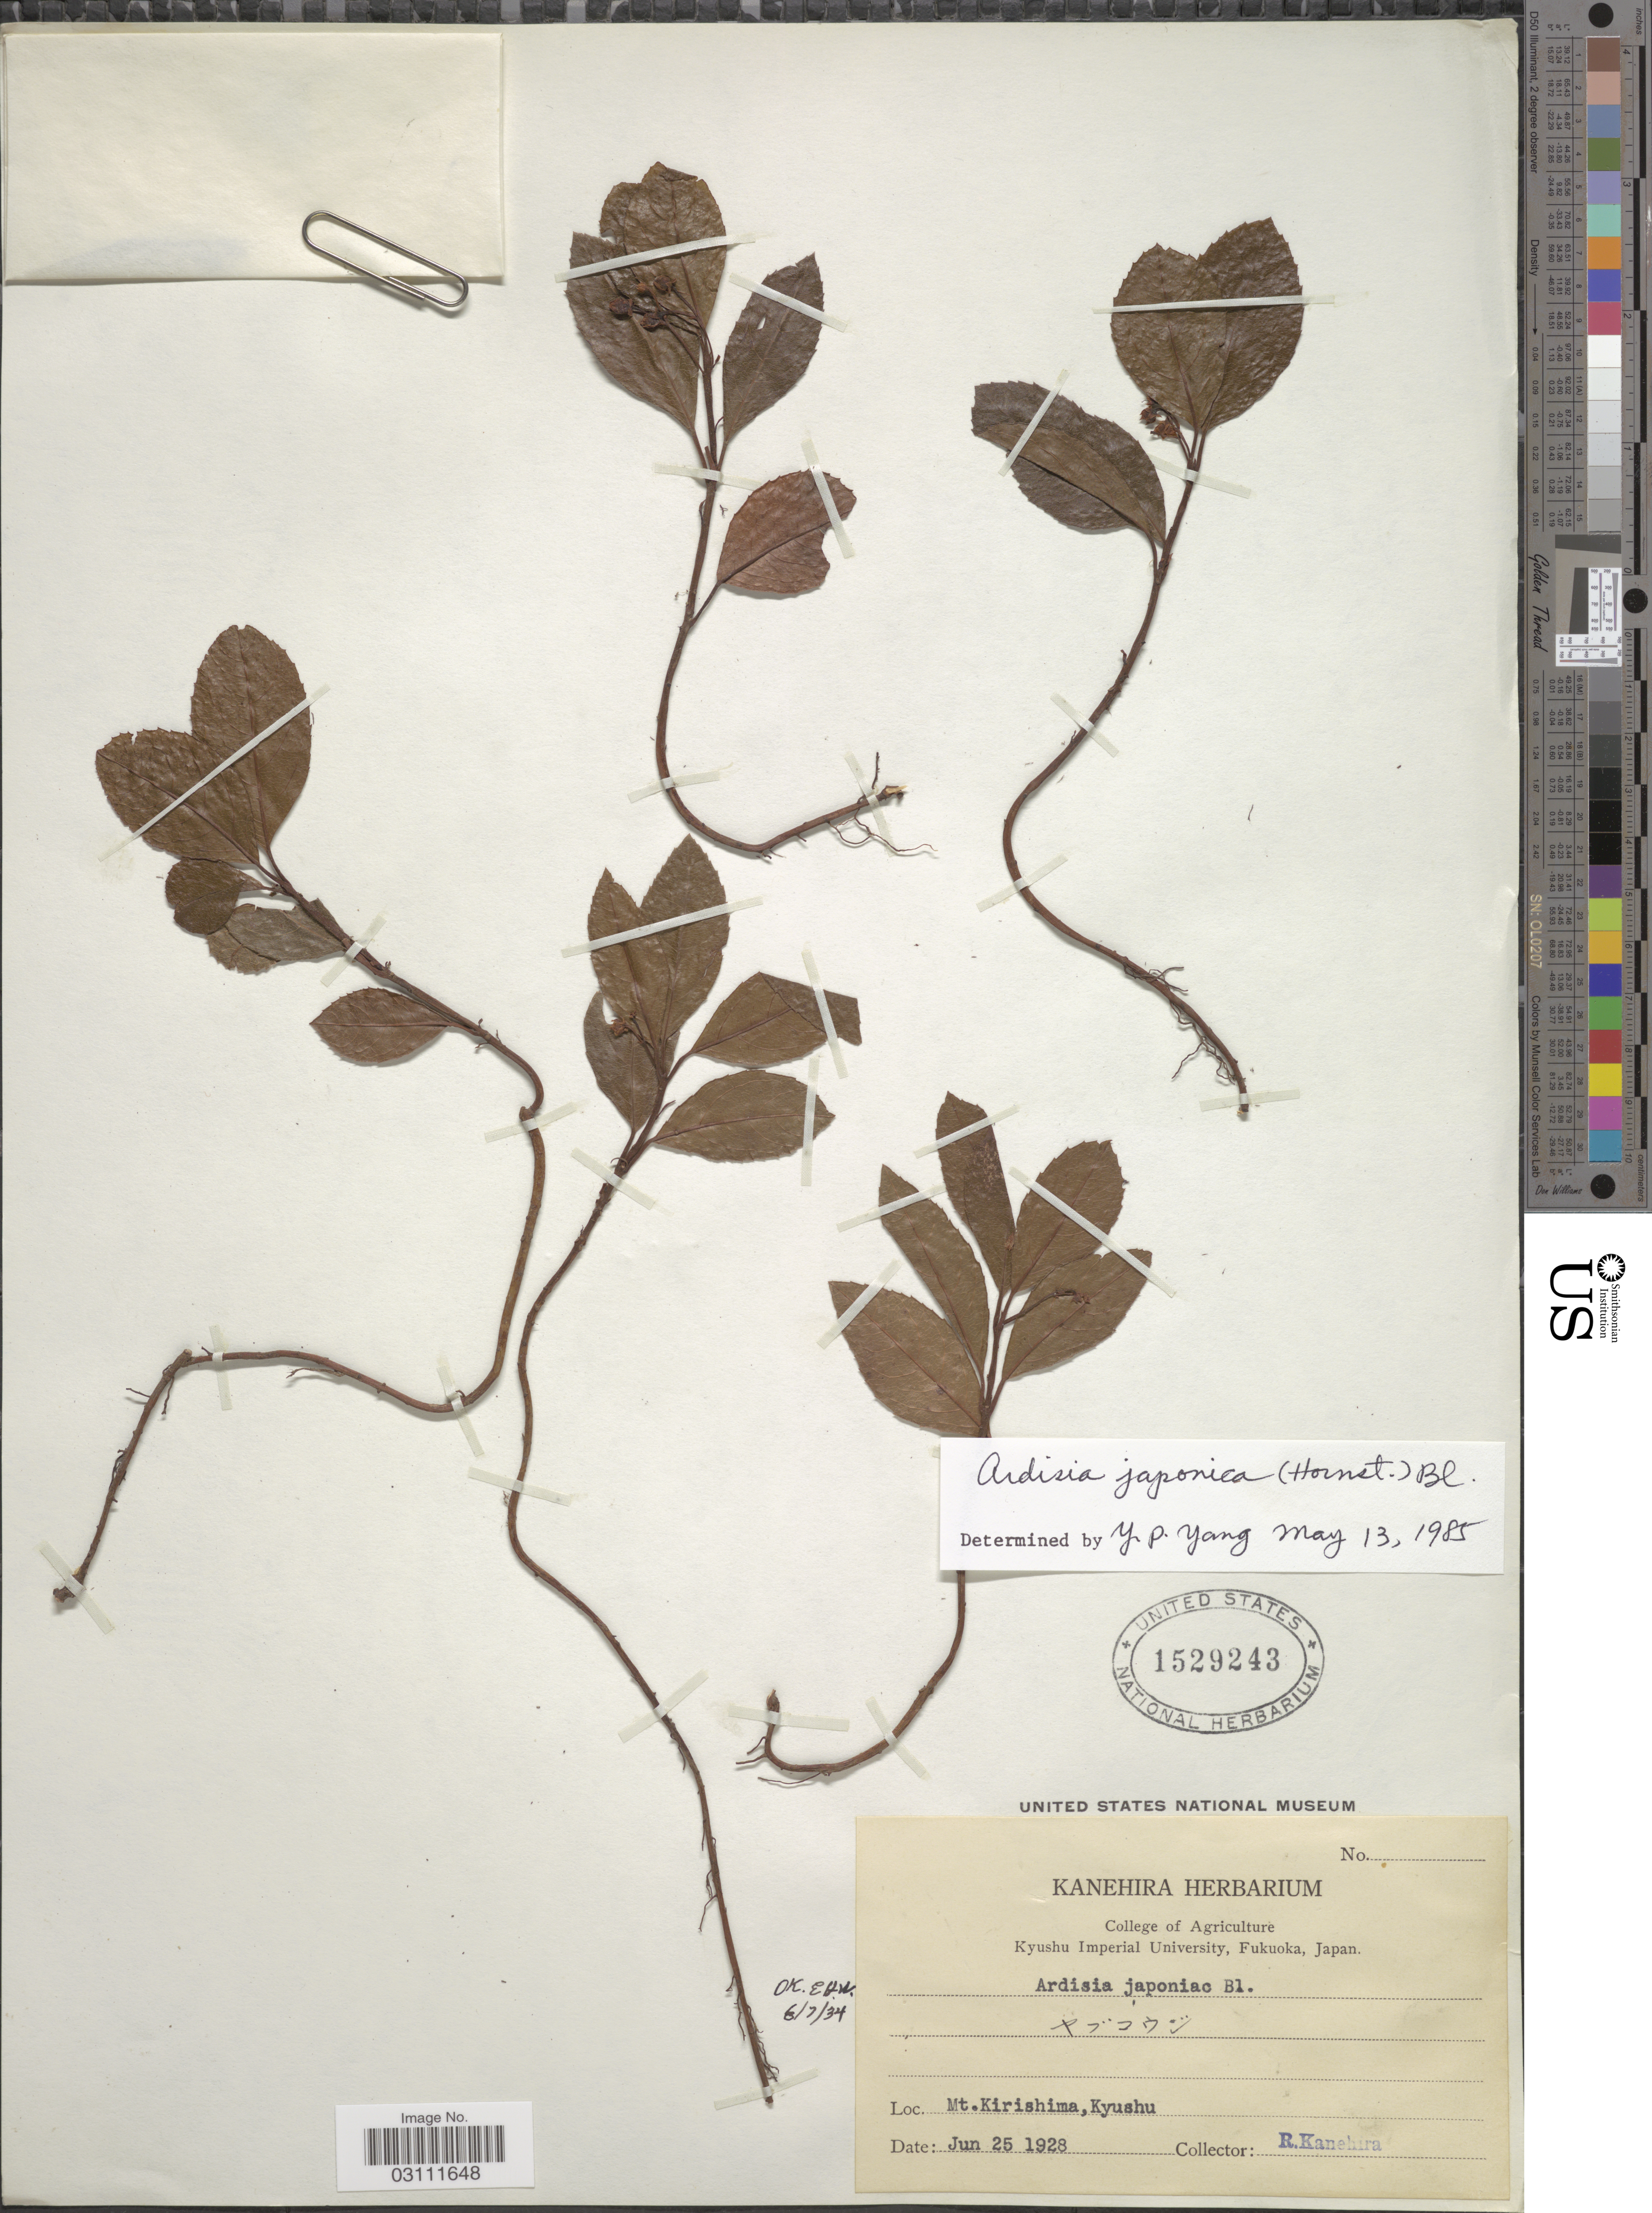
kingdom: Plantae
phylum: Tracheophyta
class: Magnoliopsida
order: Ericales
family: Primulaceae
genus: Ardisia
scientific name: Ardisia japonica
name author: (Thunb.) Blume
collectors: R. Kanehira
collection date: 1928-06-25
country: Japan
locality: Mt. Kirishima, Kyushu.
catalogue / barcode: US 1529243